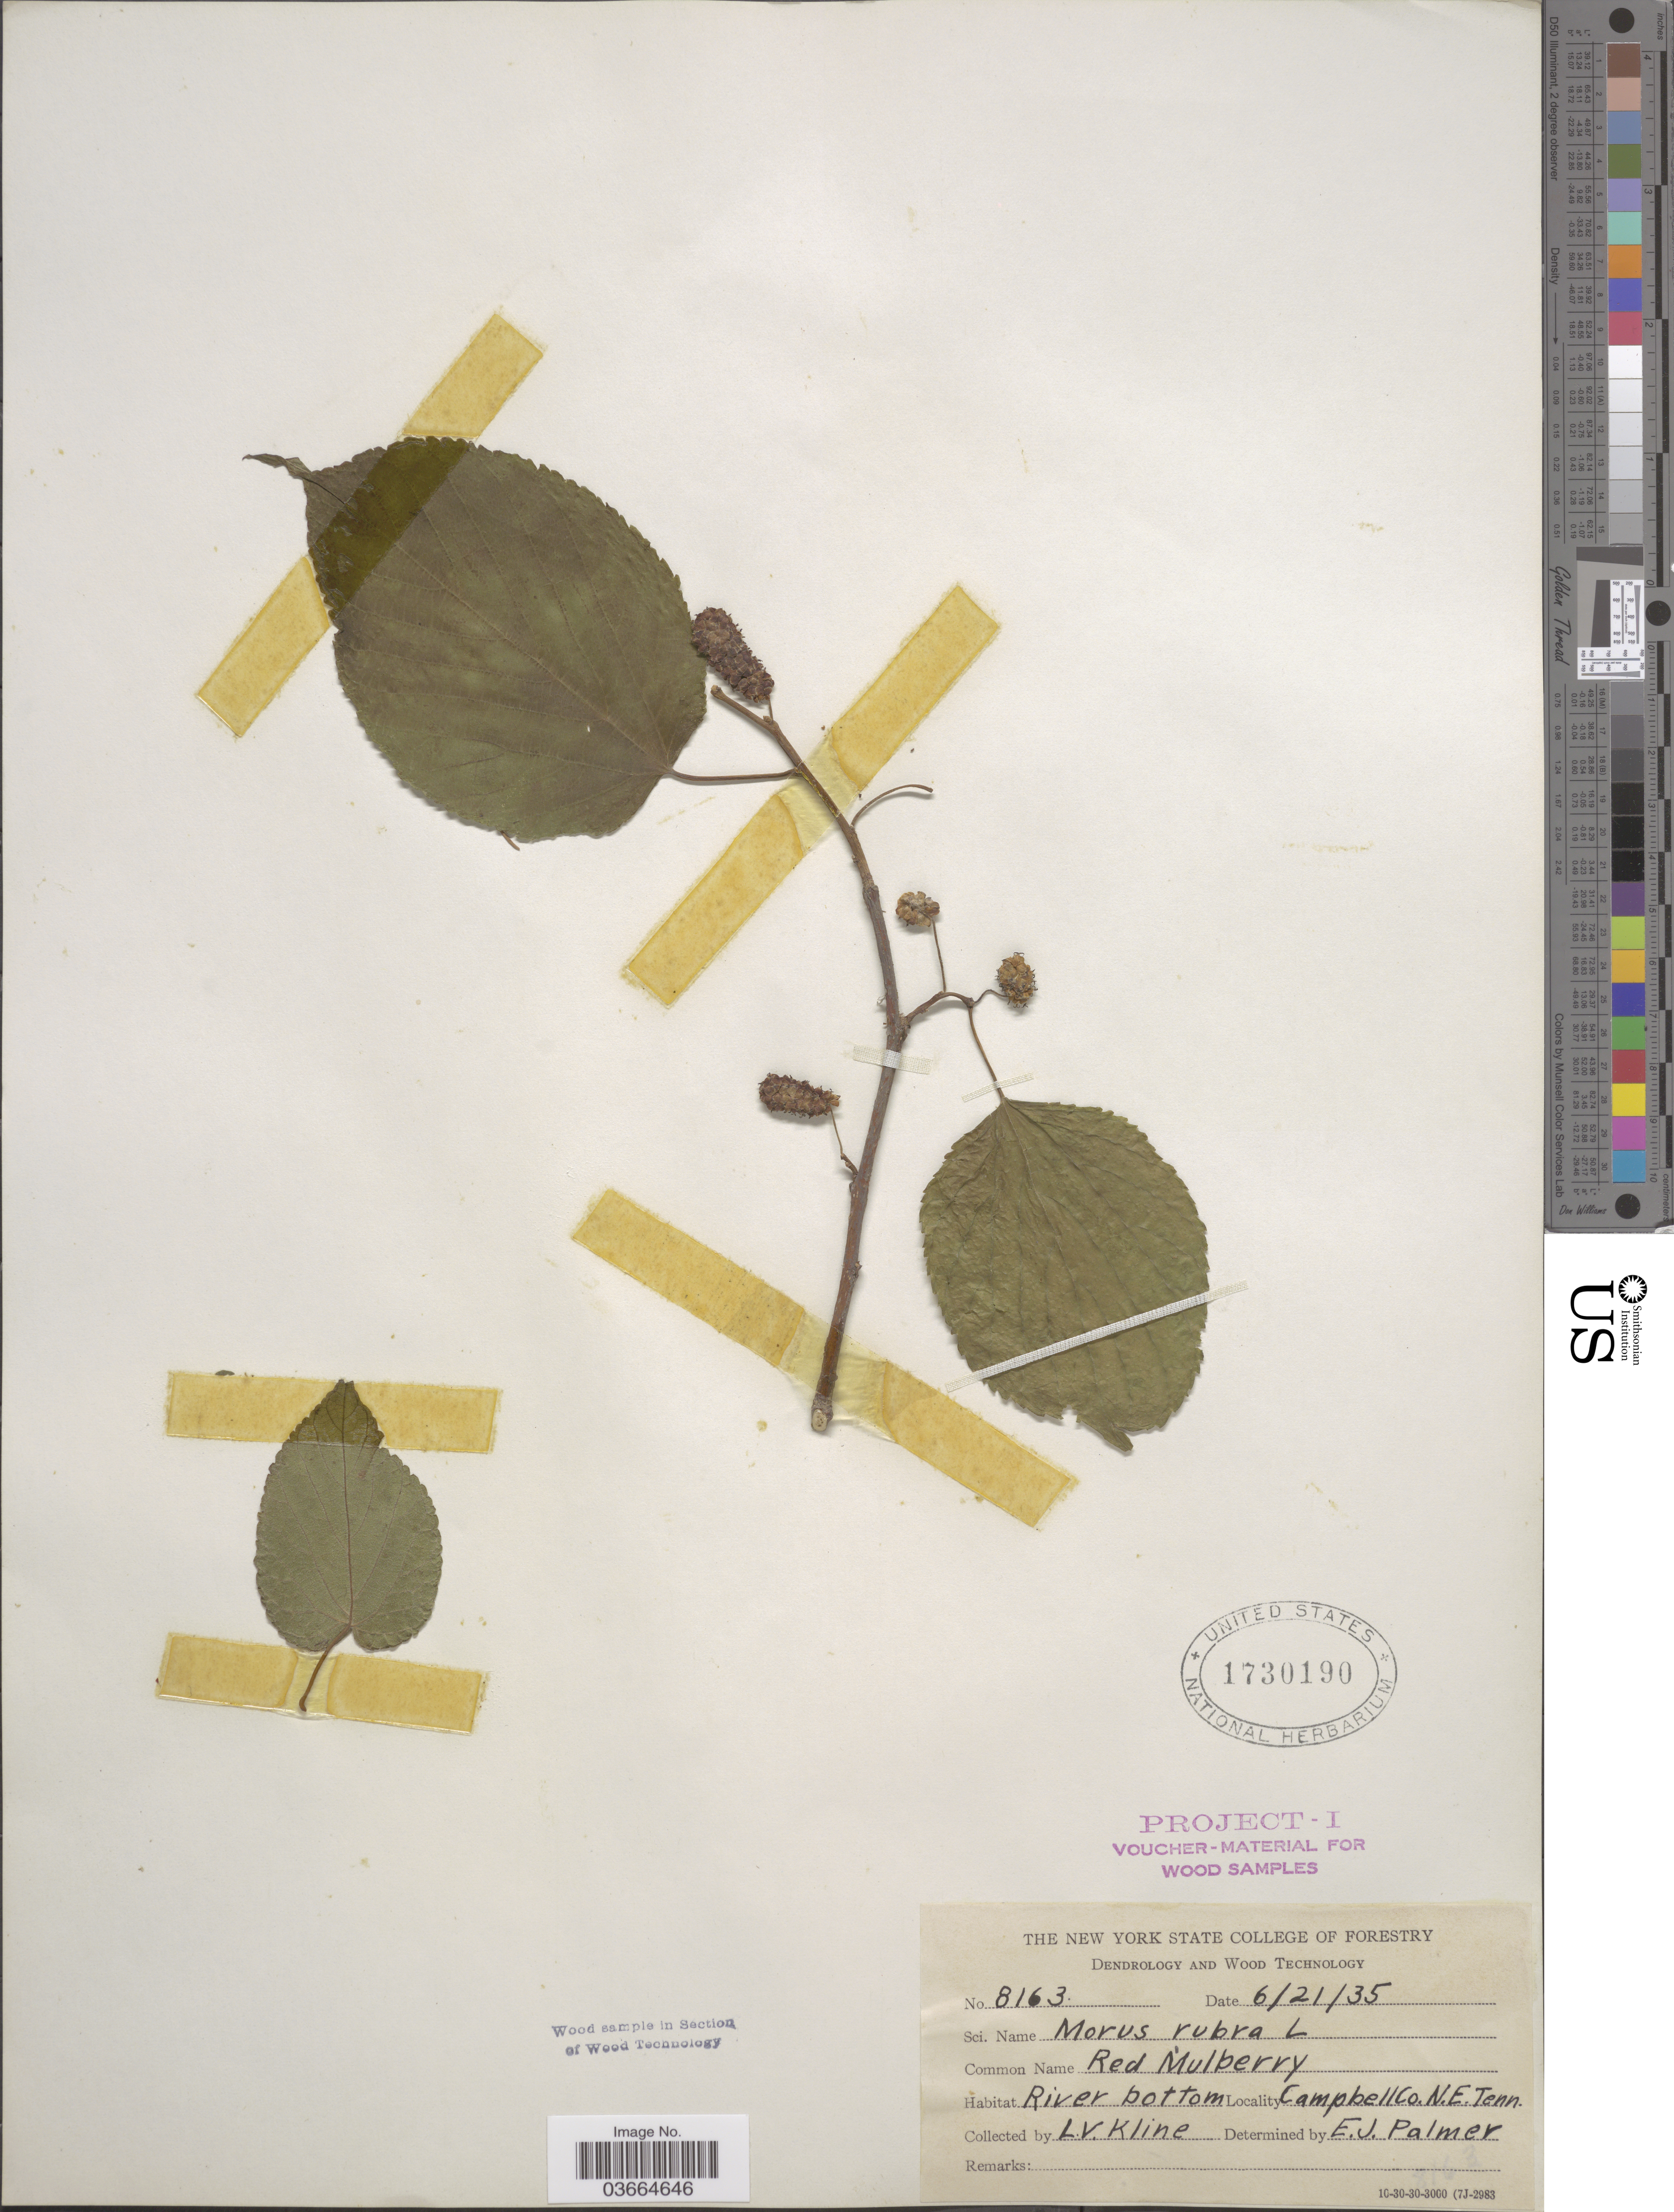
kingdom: Plantae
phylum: Tracheophyta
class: Magnoliopsida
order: Rosales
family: Moraceae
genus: Morus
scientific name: Morus rubra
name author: L.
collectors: L. Kline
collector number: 8163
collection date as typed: Transcribed d/m/y: 21/6/35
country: United States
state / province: Tennessee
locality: N.E. Tenn. Campbell Co.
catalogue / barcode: US 1730190